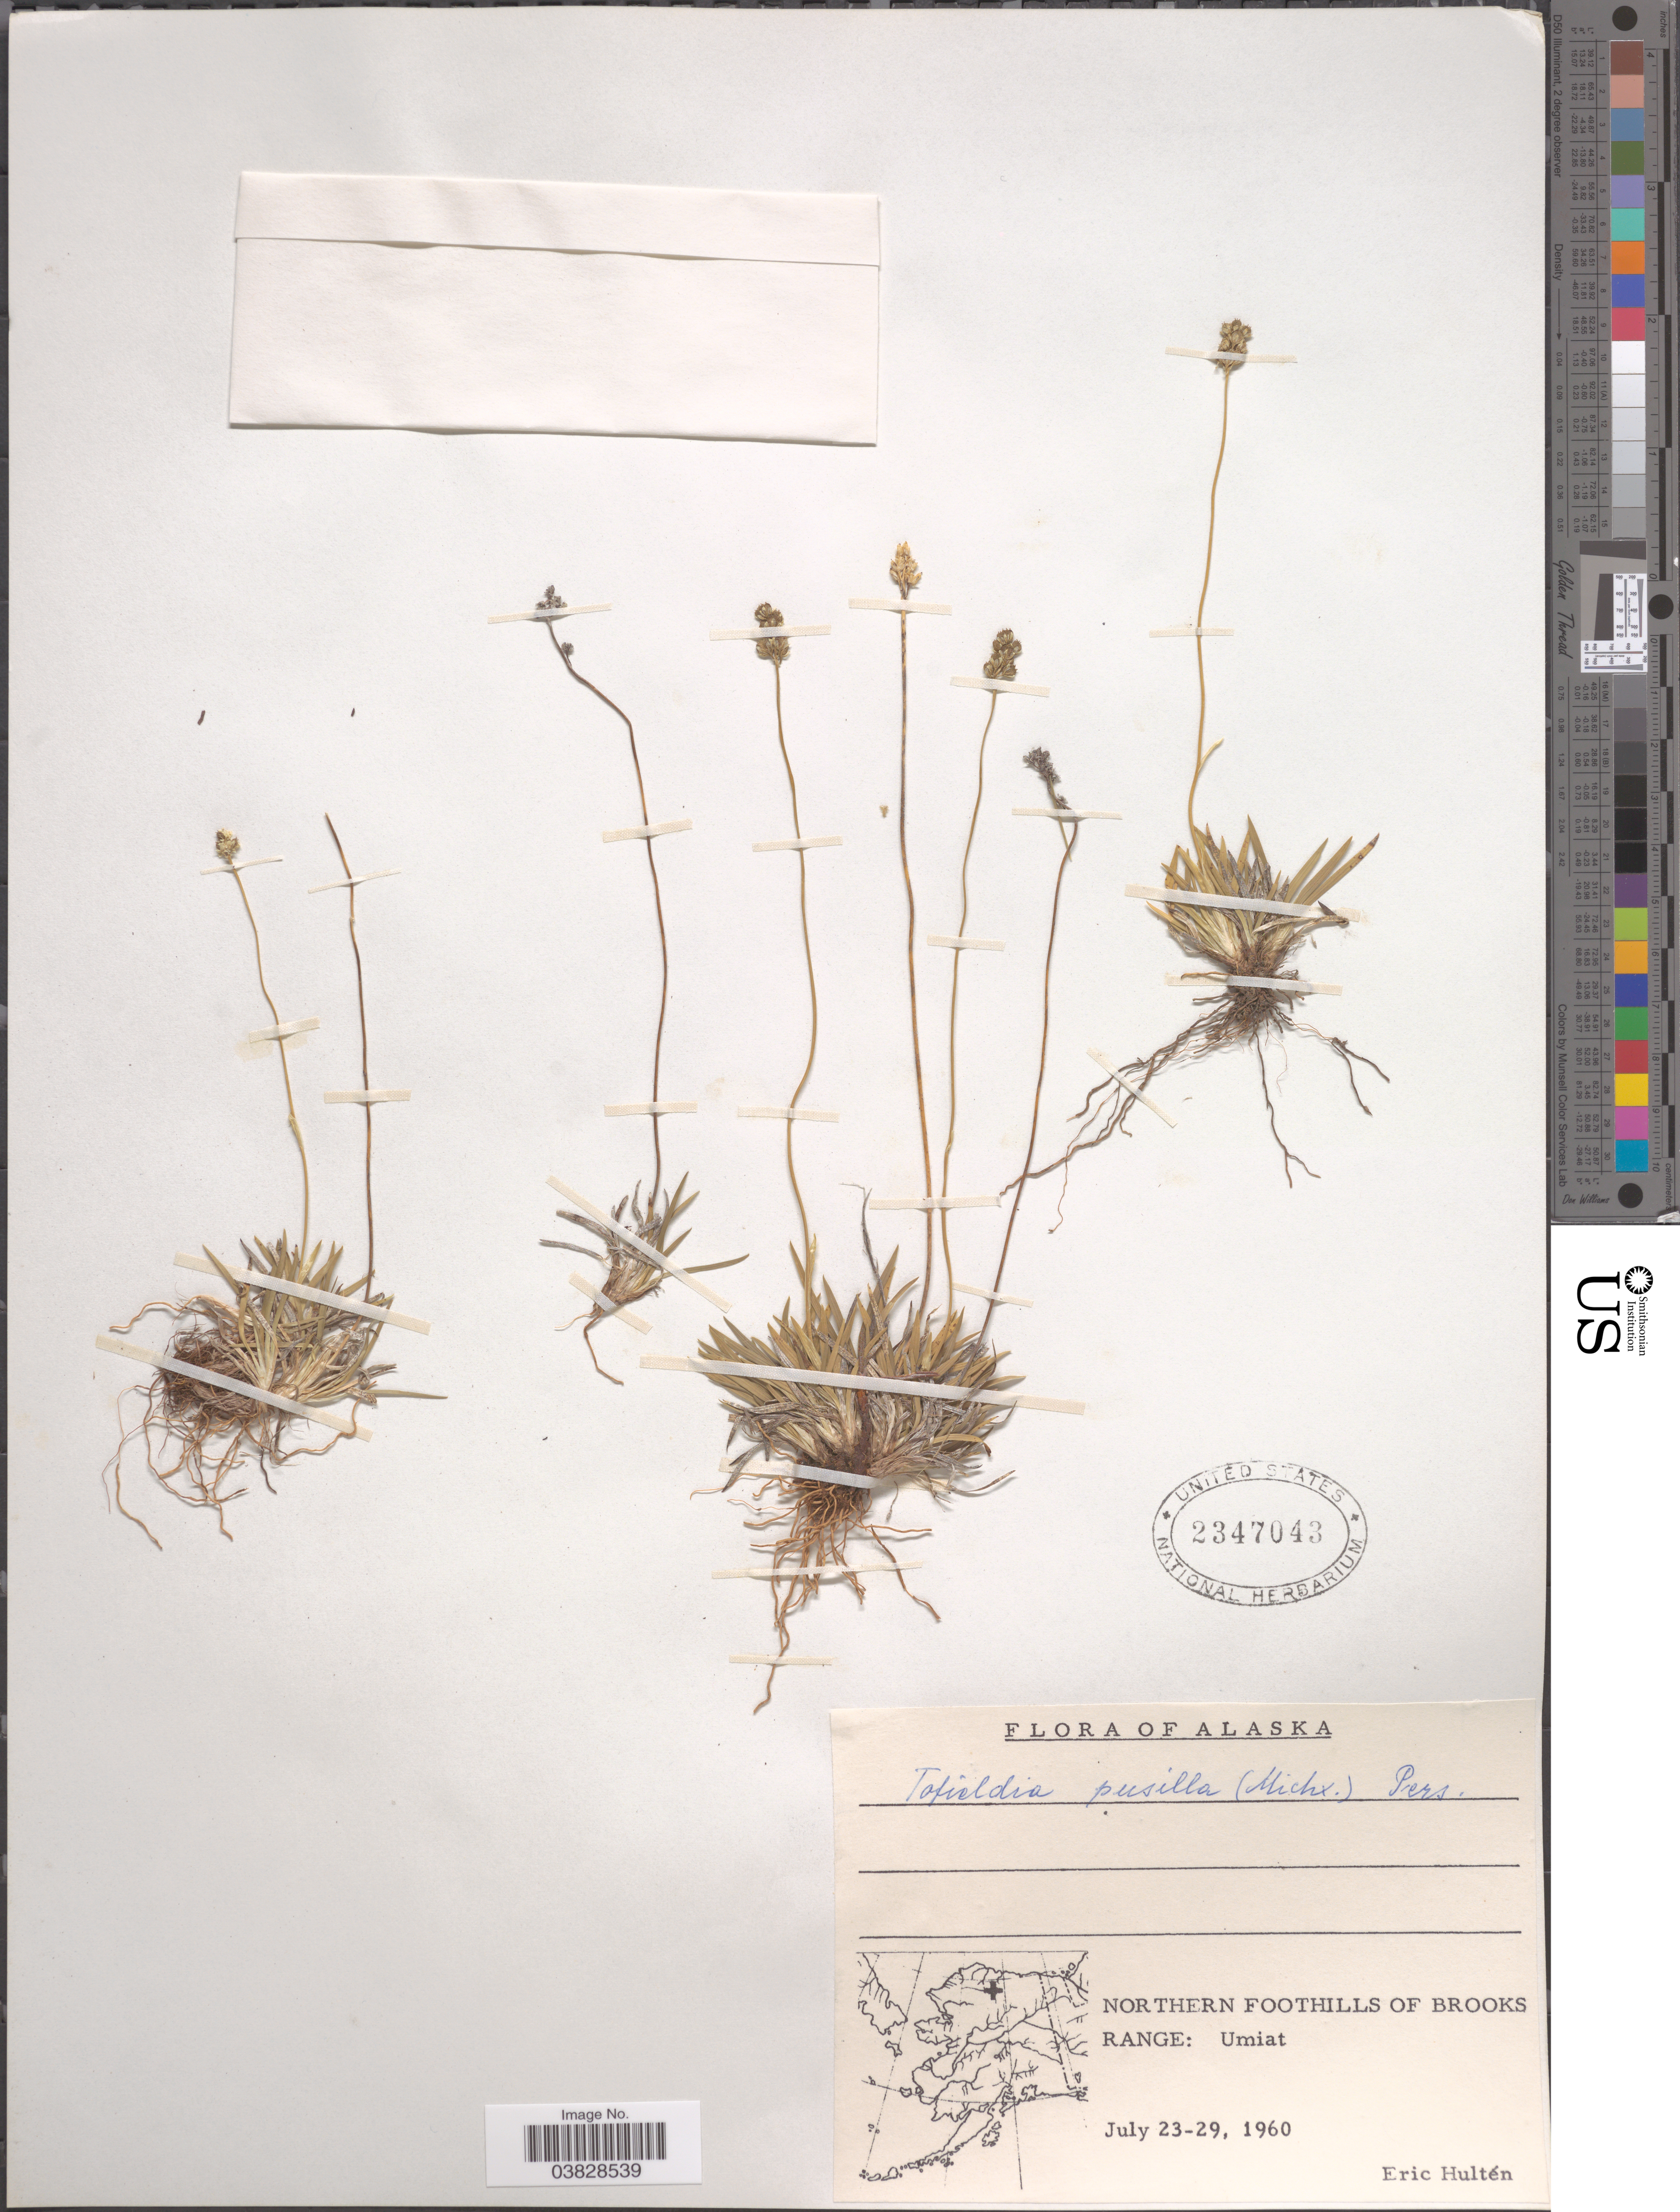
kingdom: Plantae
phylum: Tracheophyta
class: Liliopsida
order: Alismatales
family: Tofieldiaceae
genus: Tofieldia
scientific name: Tofieldia pusilla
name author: (Michx.) Pers.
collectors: E. G. Hultén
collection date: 1960-07-23/1960-07-29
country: United States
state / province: Alaska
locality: Northern Foothills of Broos Range: Umiat.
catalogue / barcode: US 2347043